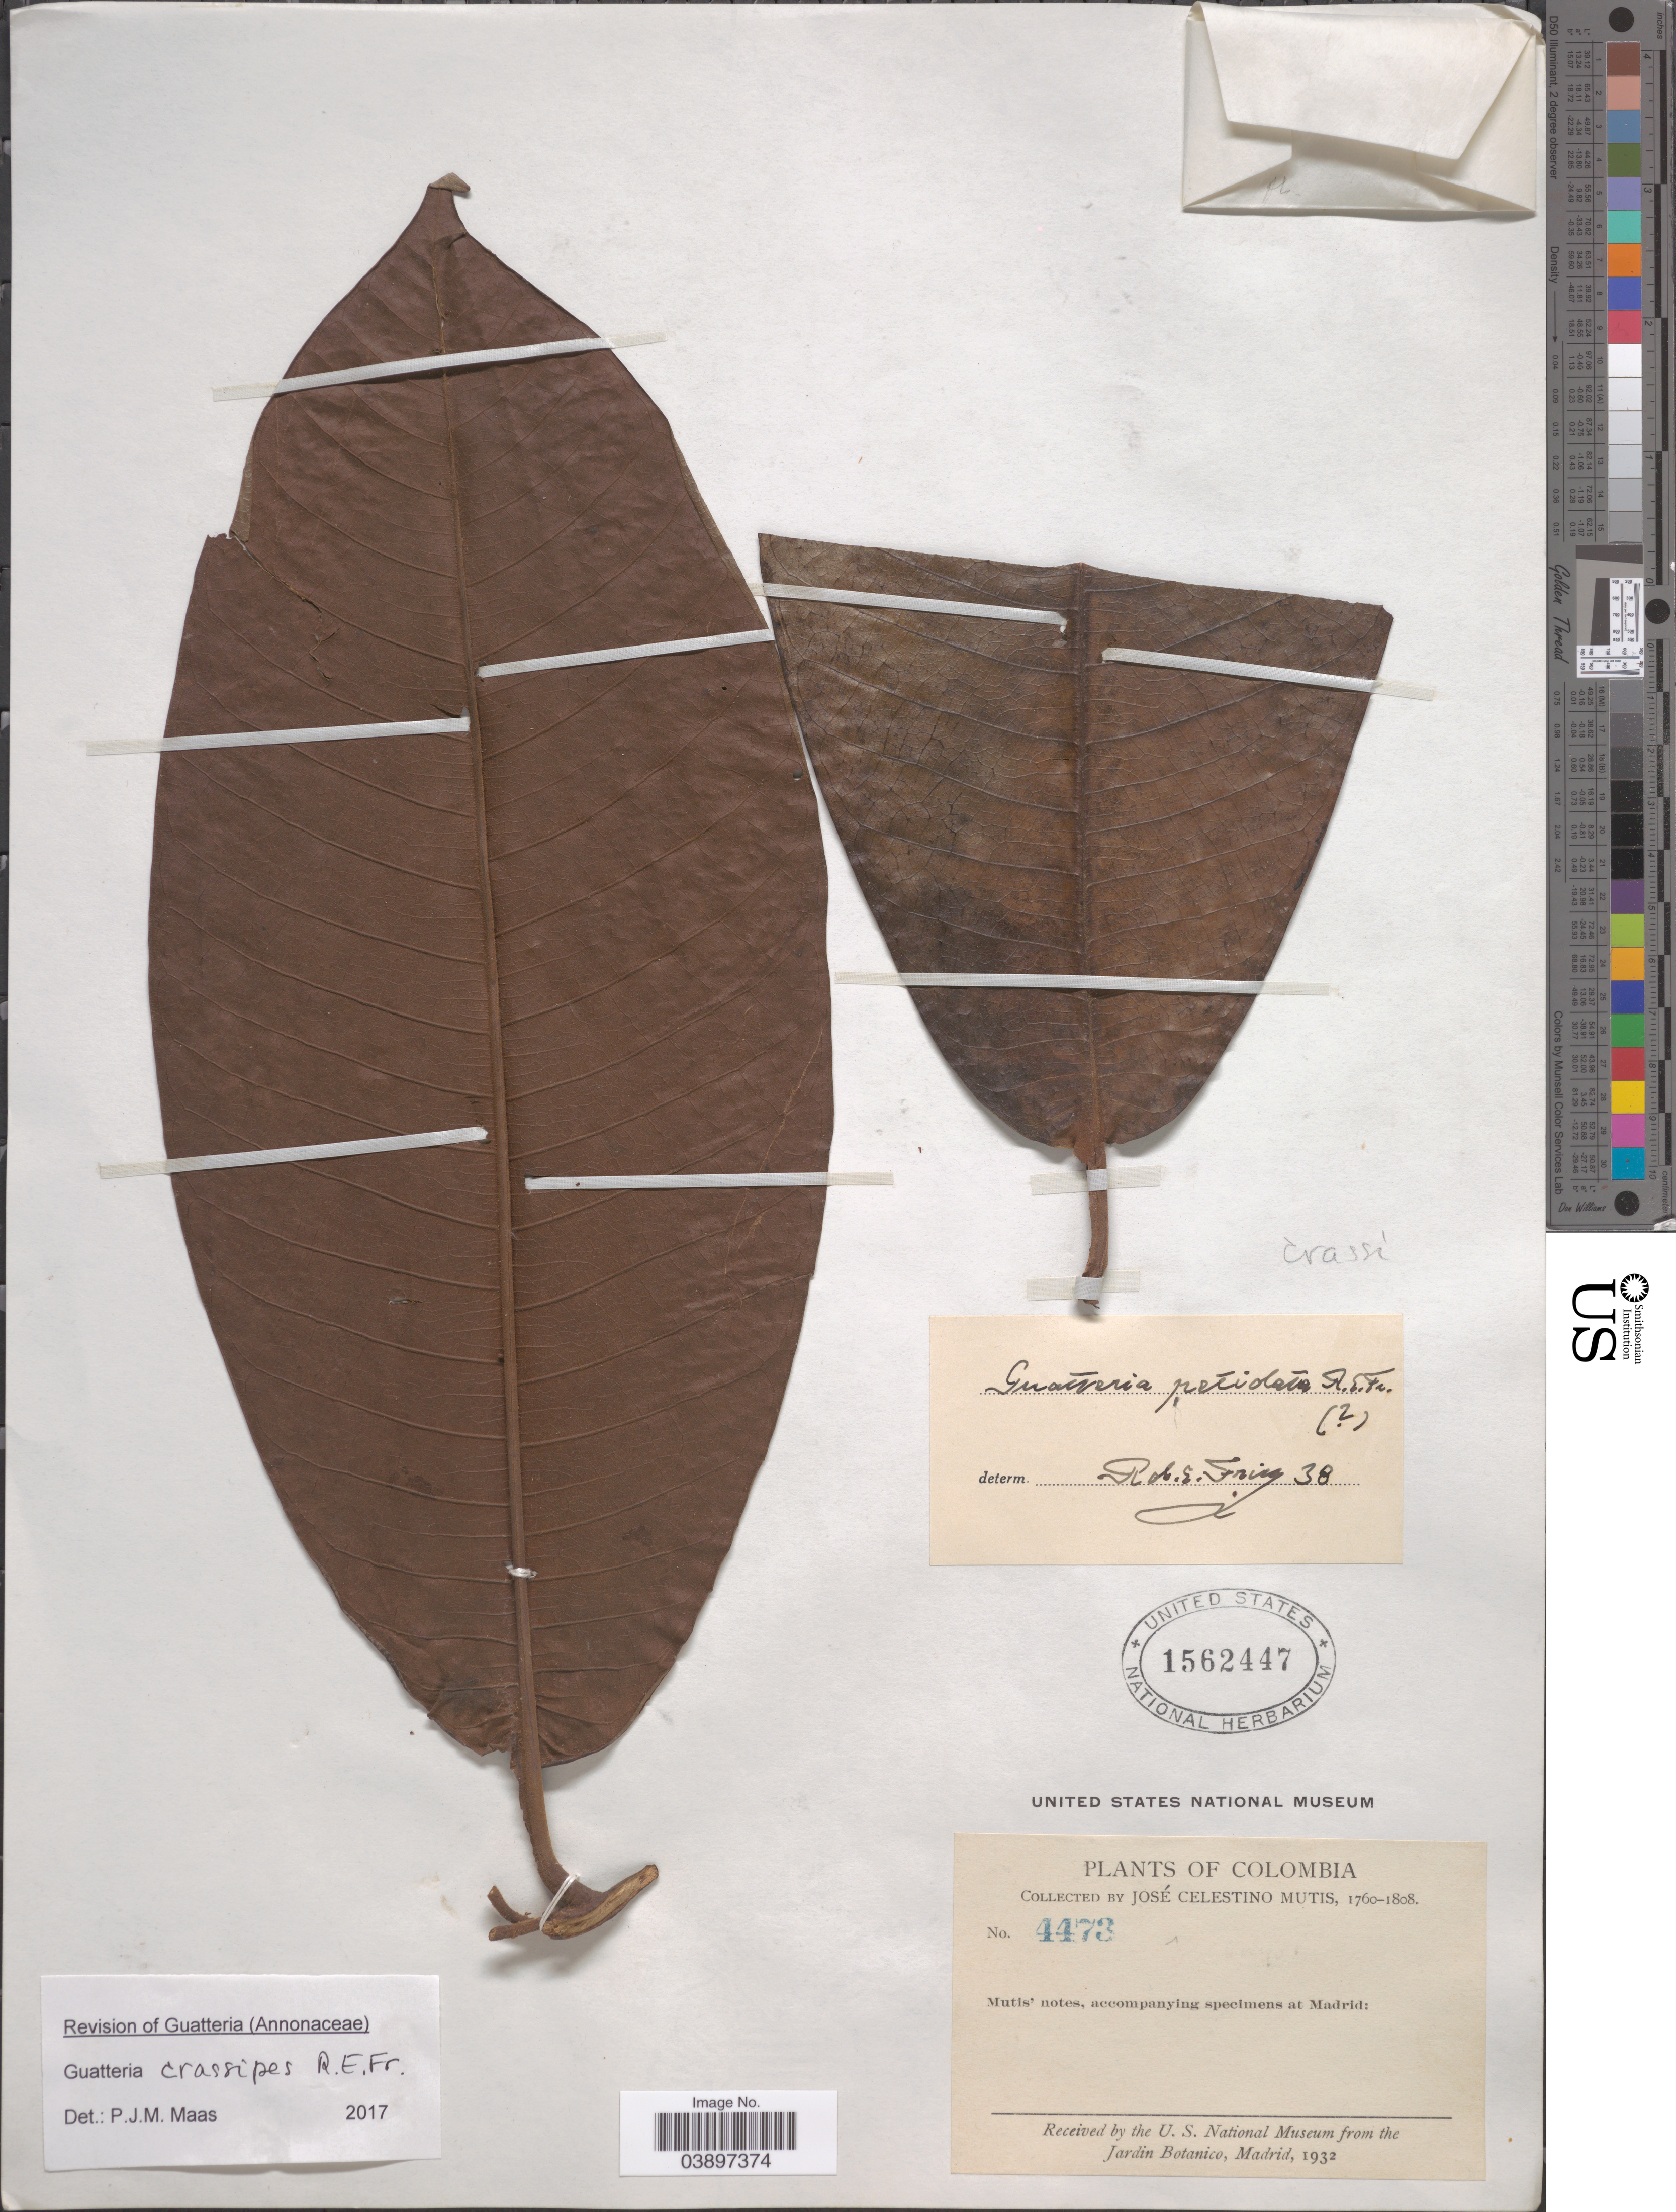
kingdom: Plantae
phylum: Tracheophyta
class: Magnoliopsida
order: Magnoliales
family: Annonaceae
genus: Guatteria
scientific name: Guatteria crassipes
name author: R.E. Fr.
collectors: J. C. B. Mutis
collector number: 4473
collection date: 1760/1808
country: Colombia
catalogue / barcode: US 1562447